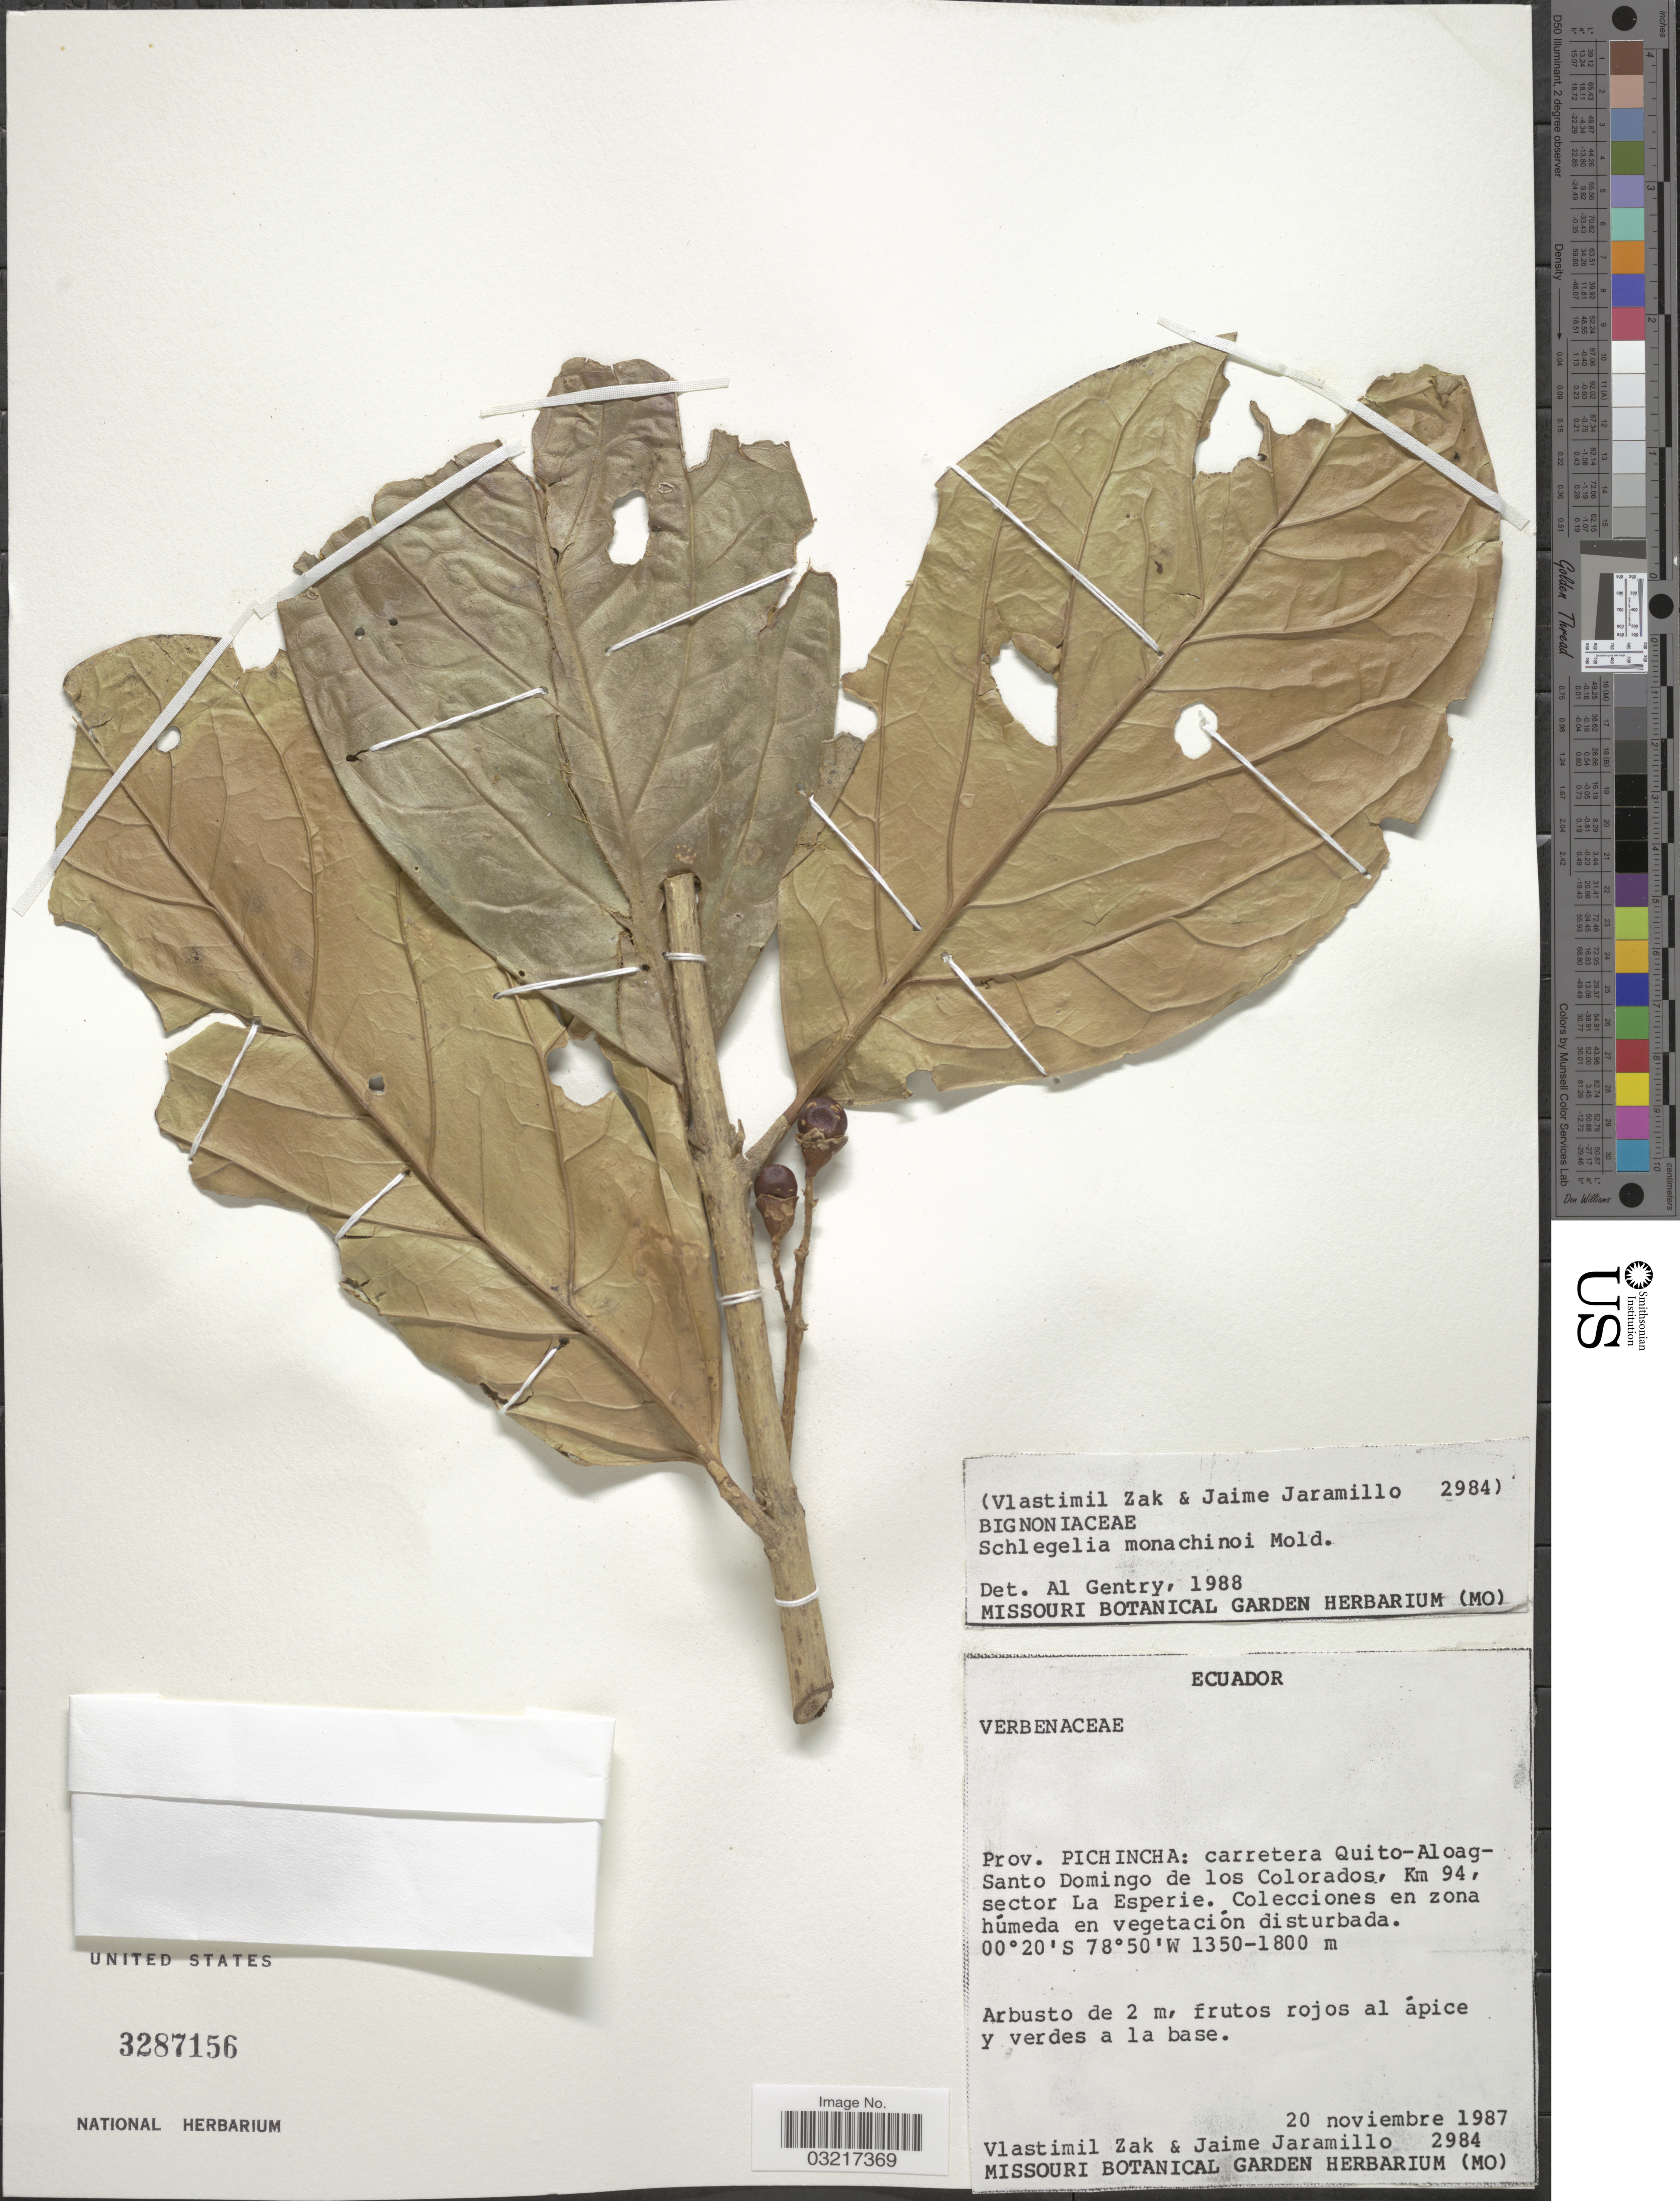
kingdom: Plantae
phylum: Tracheophyta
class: Magnoliopsida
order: Lamiales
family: Schlegeliaceae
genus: Schlegelia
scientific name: Schlegelia monachinoi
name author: Moldenke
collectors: V. Zak & J. Jaramillo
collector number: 2984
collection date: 1987-11-20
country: Ecuador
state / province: Pichincha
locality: Carretera Quito-Aloag-Santo Domingo de los Colorados, Km 94, sector La Esperie. Colecciones en zona húmeda en vegetación disturbada.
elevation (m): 1350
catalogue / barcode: US 3287156